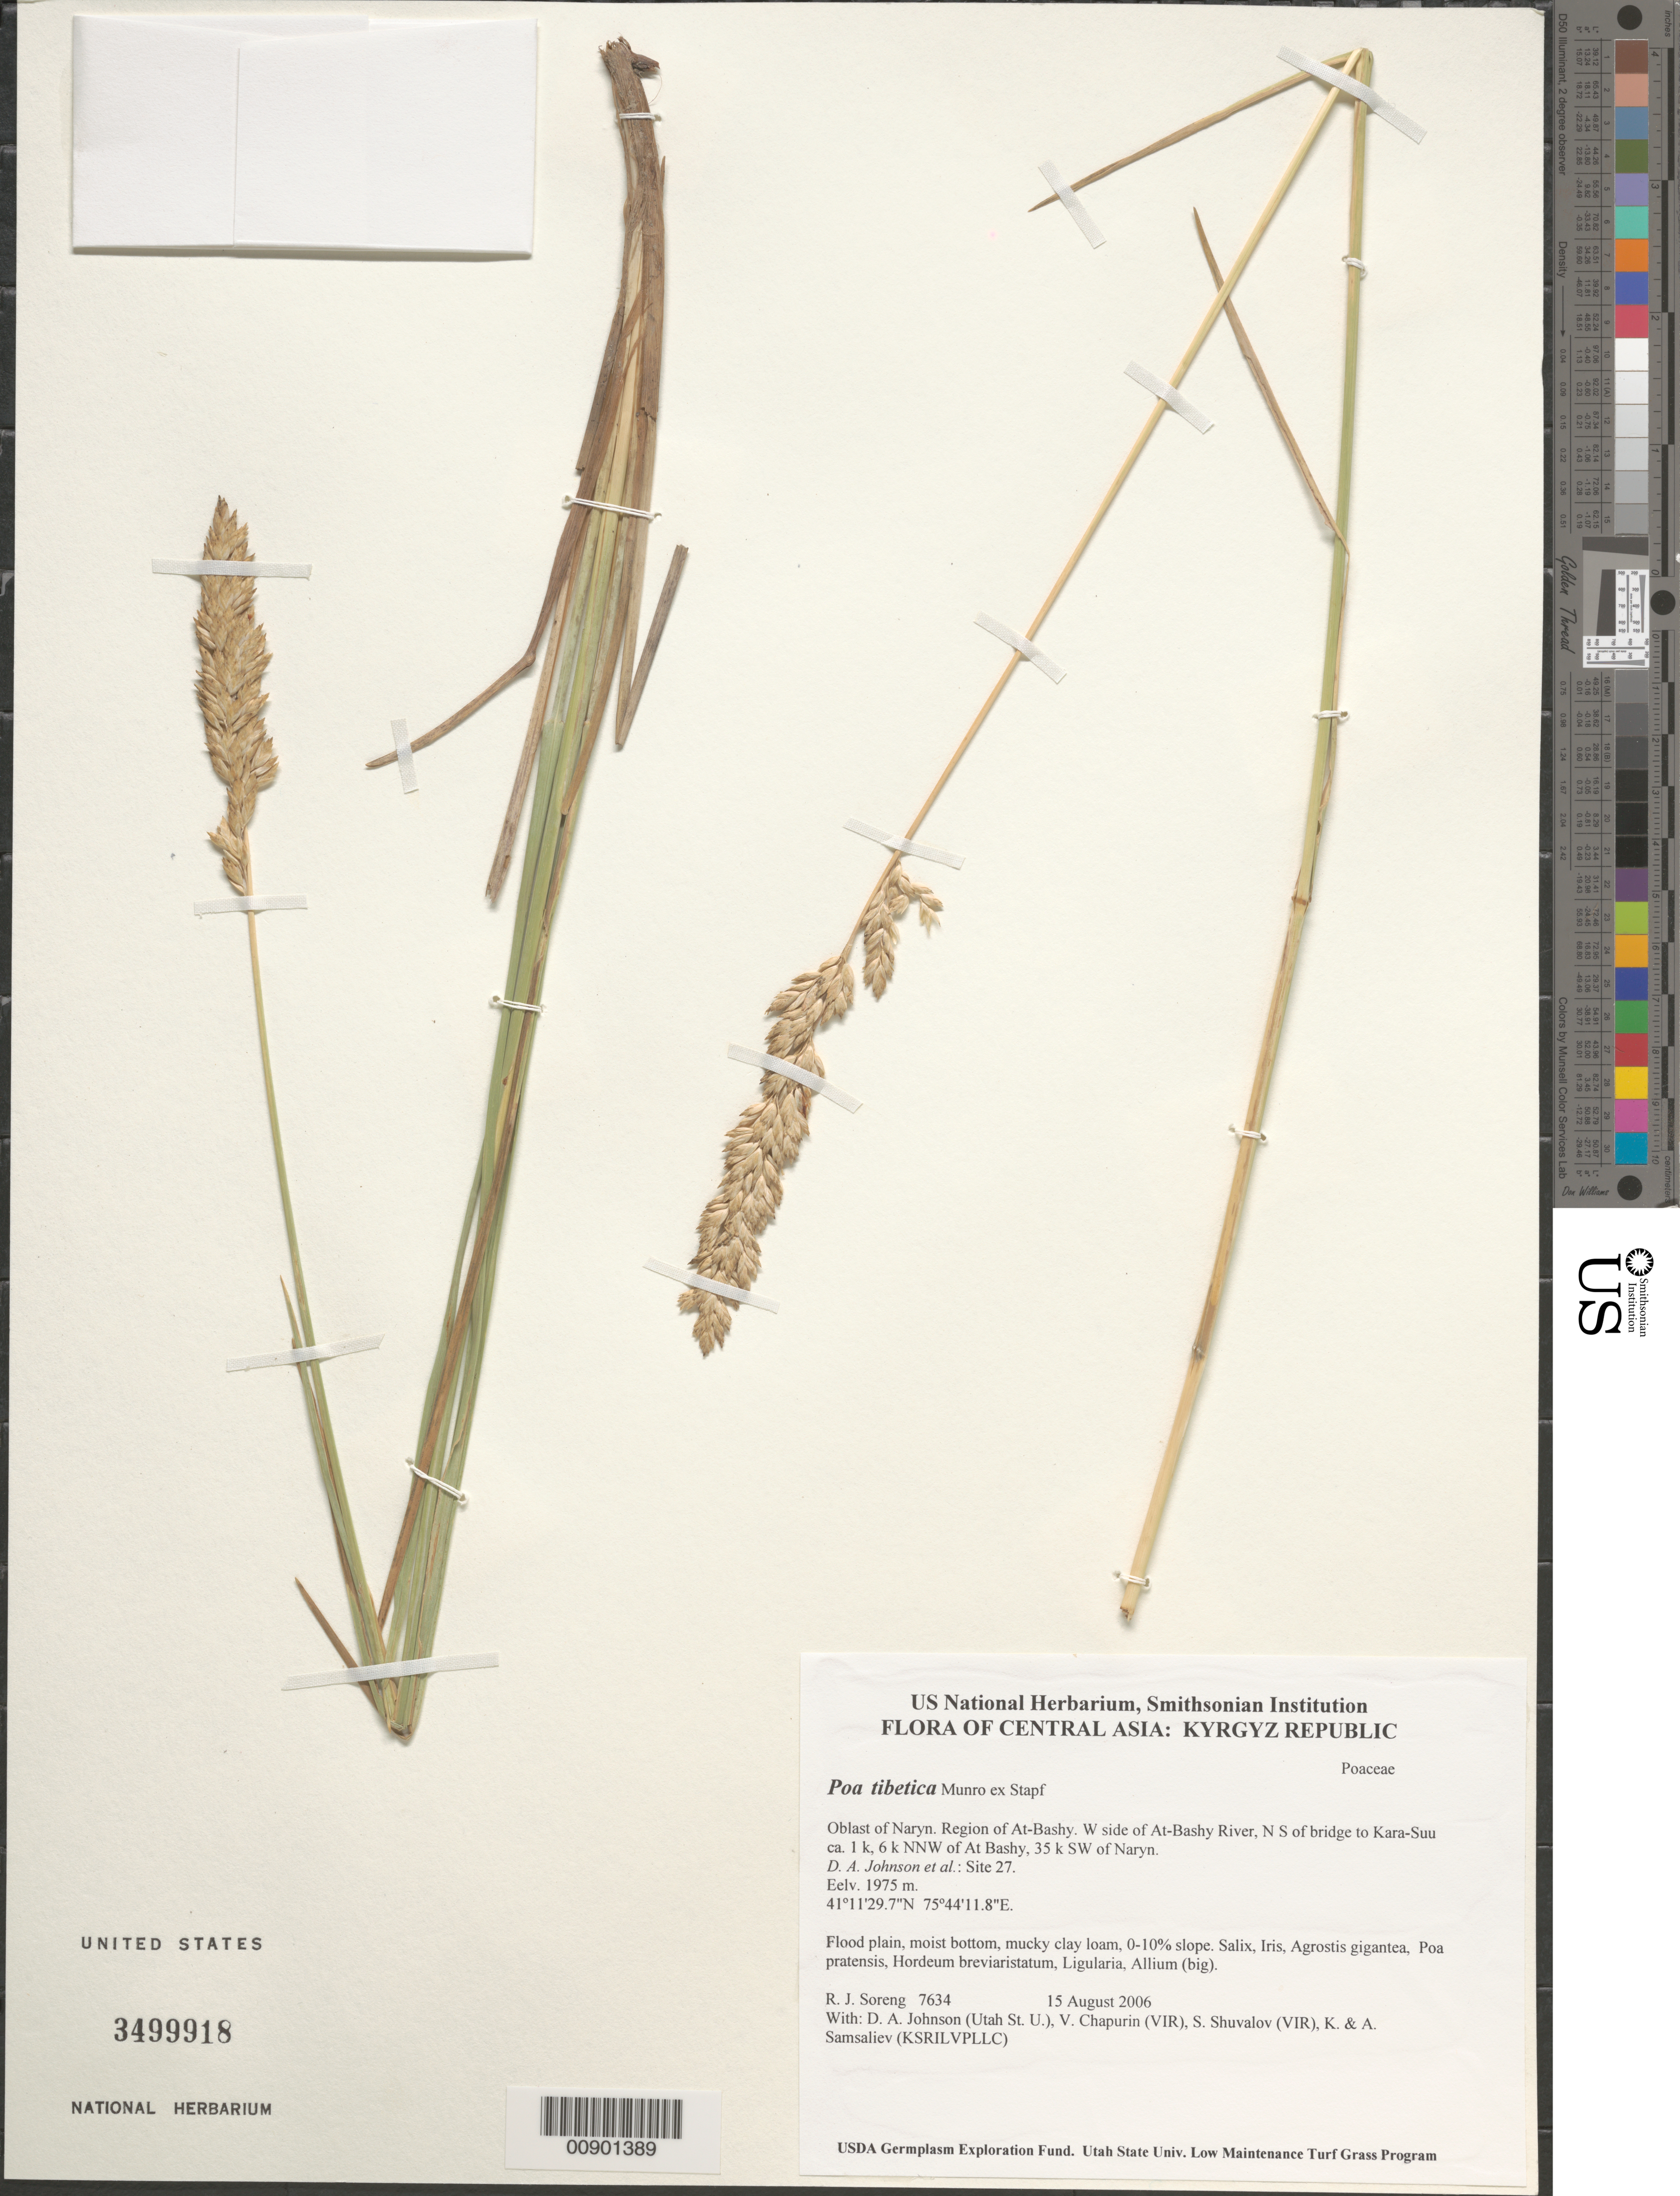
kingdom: Plantae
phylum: Tracheophyta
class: Liliopsida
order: Poales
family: Poaceae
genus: Arctopoa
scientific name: Arctopoa tibetica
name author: (Munro ex Stapf) Prob.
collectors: R. J. Soreng, D. Johnson, S. Shuvalov, V. Chapurin, K. Samsaliev & A. Samsaliev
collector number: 7634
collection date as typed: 15 Aug 2006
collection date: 2006-08-15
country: Kyrgyzstan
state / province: Naryn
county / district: At-Bashy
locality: W side of At-Bashy River, N S of bridge to Kara-Suu ca. 1 k, 6 km NNW of At Bashy, 35 km SW of Naryn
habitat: Flood plain, moist bottom, mucky clay loam, 0-10% slope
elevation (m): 1975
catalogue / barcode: US 3499918